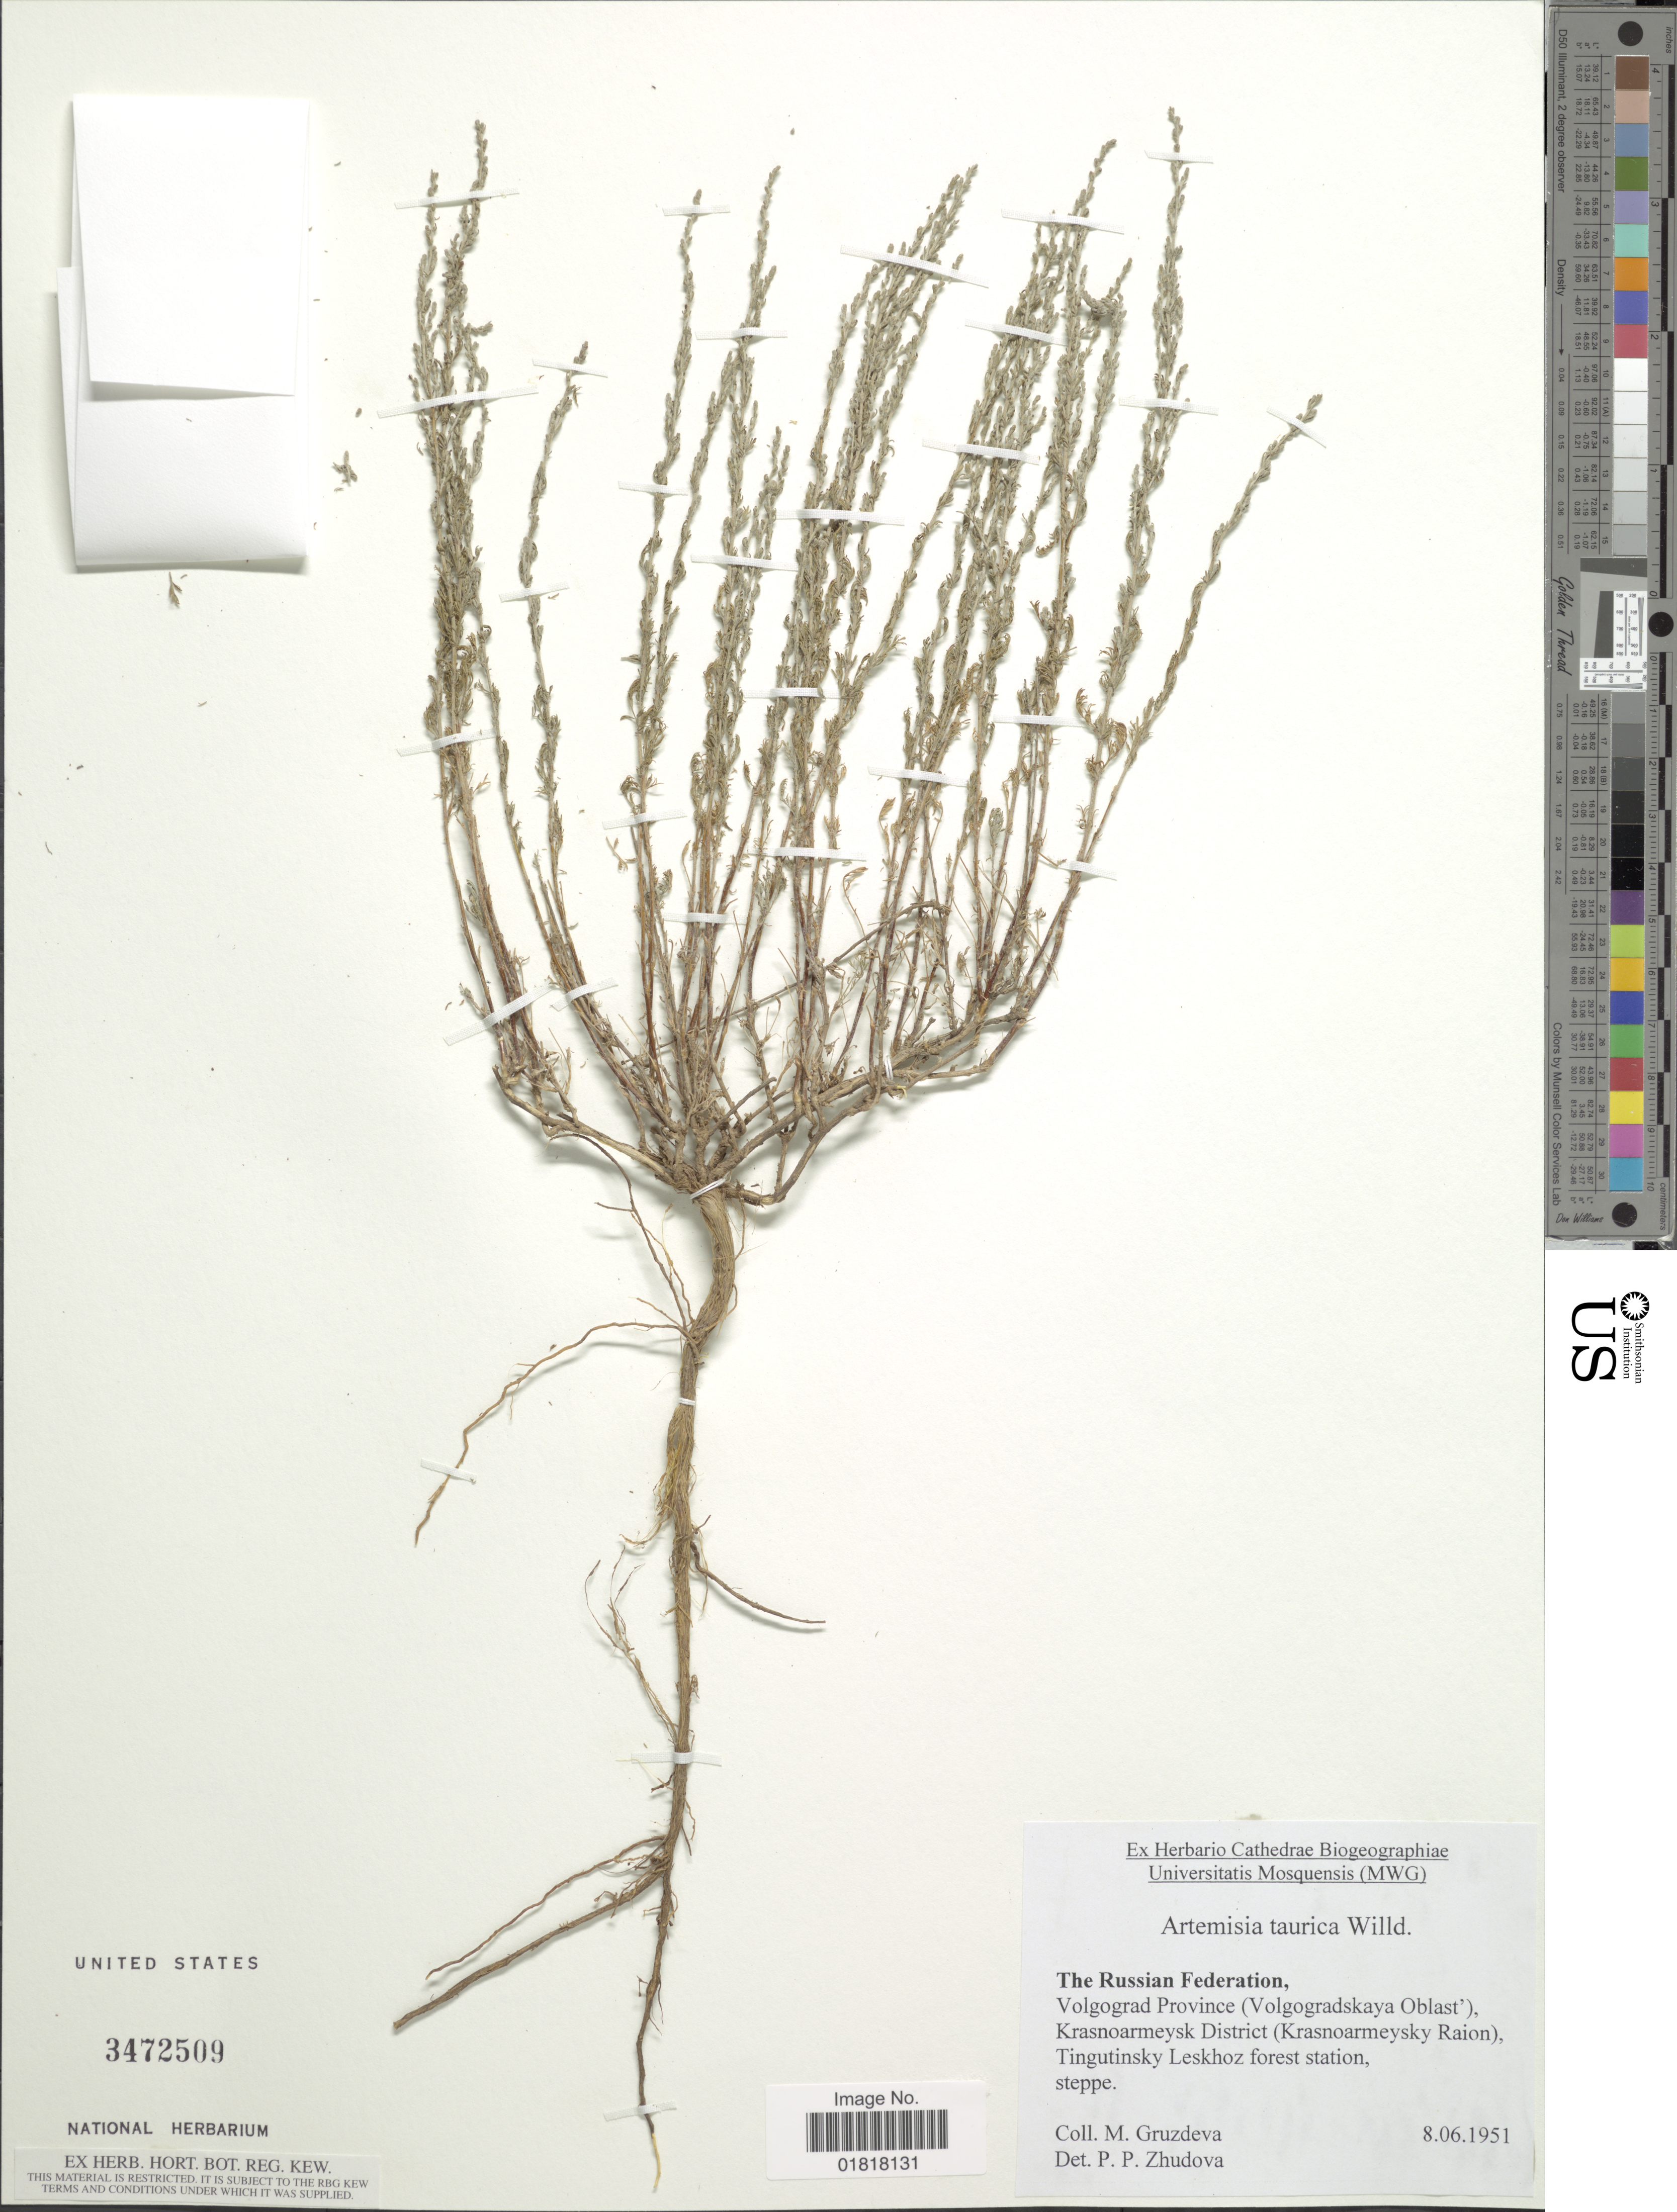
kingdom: Plantae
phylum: Tracheophyta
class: Magnoliopsida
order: Asterales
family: Asteraceae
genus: Artemisia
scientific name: Artemisia taurica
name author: Willd.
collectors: M. Gruzdeva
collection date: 1951-06-08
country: Russian Federation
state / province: Volgograd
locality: Volgograd Province (Volgogradskaya Oblast'), Krasnoarmeysk District (Krasnoarmeysky Raion) Tingutinsky Leskhoz forest station, steppe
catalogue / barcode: US 3472509